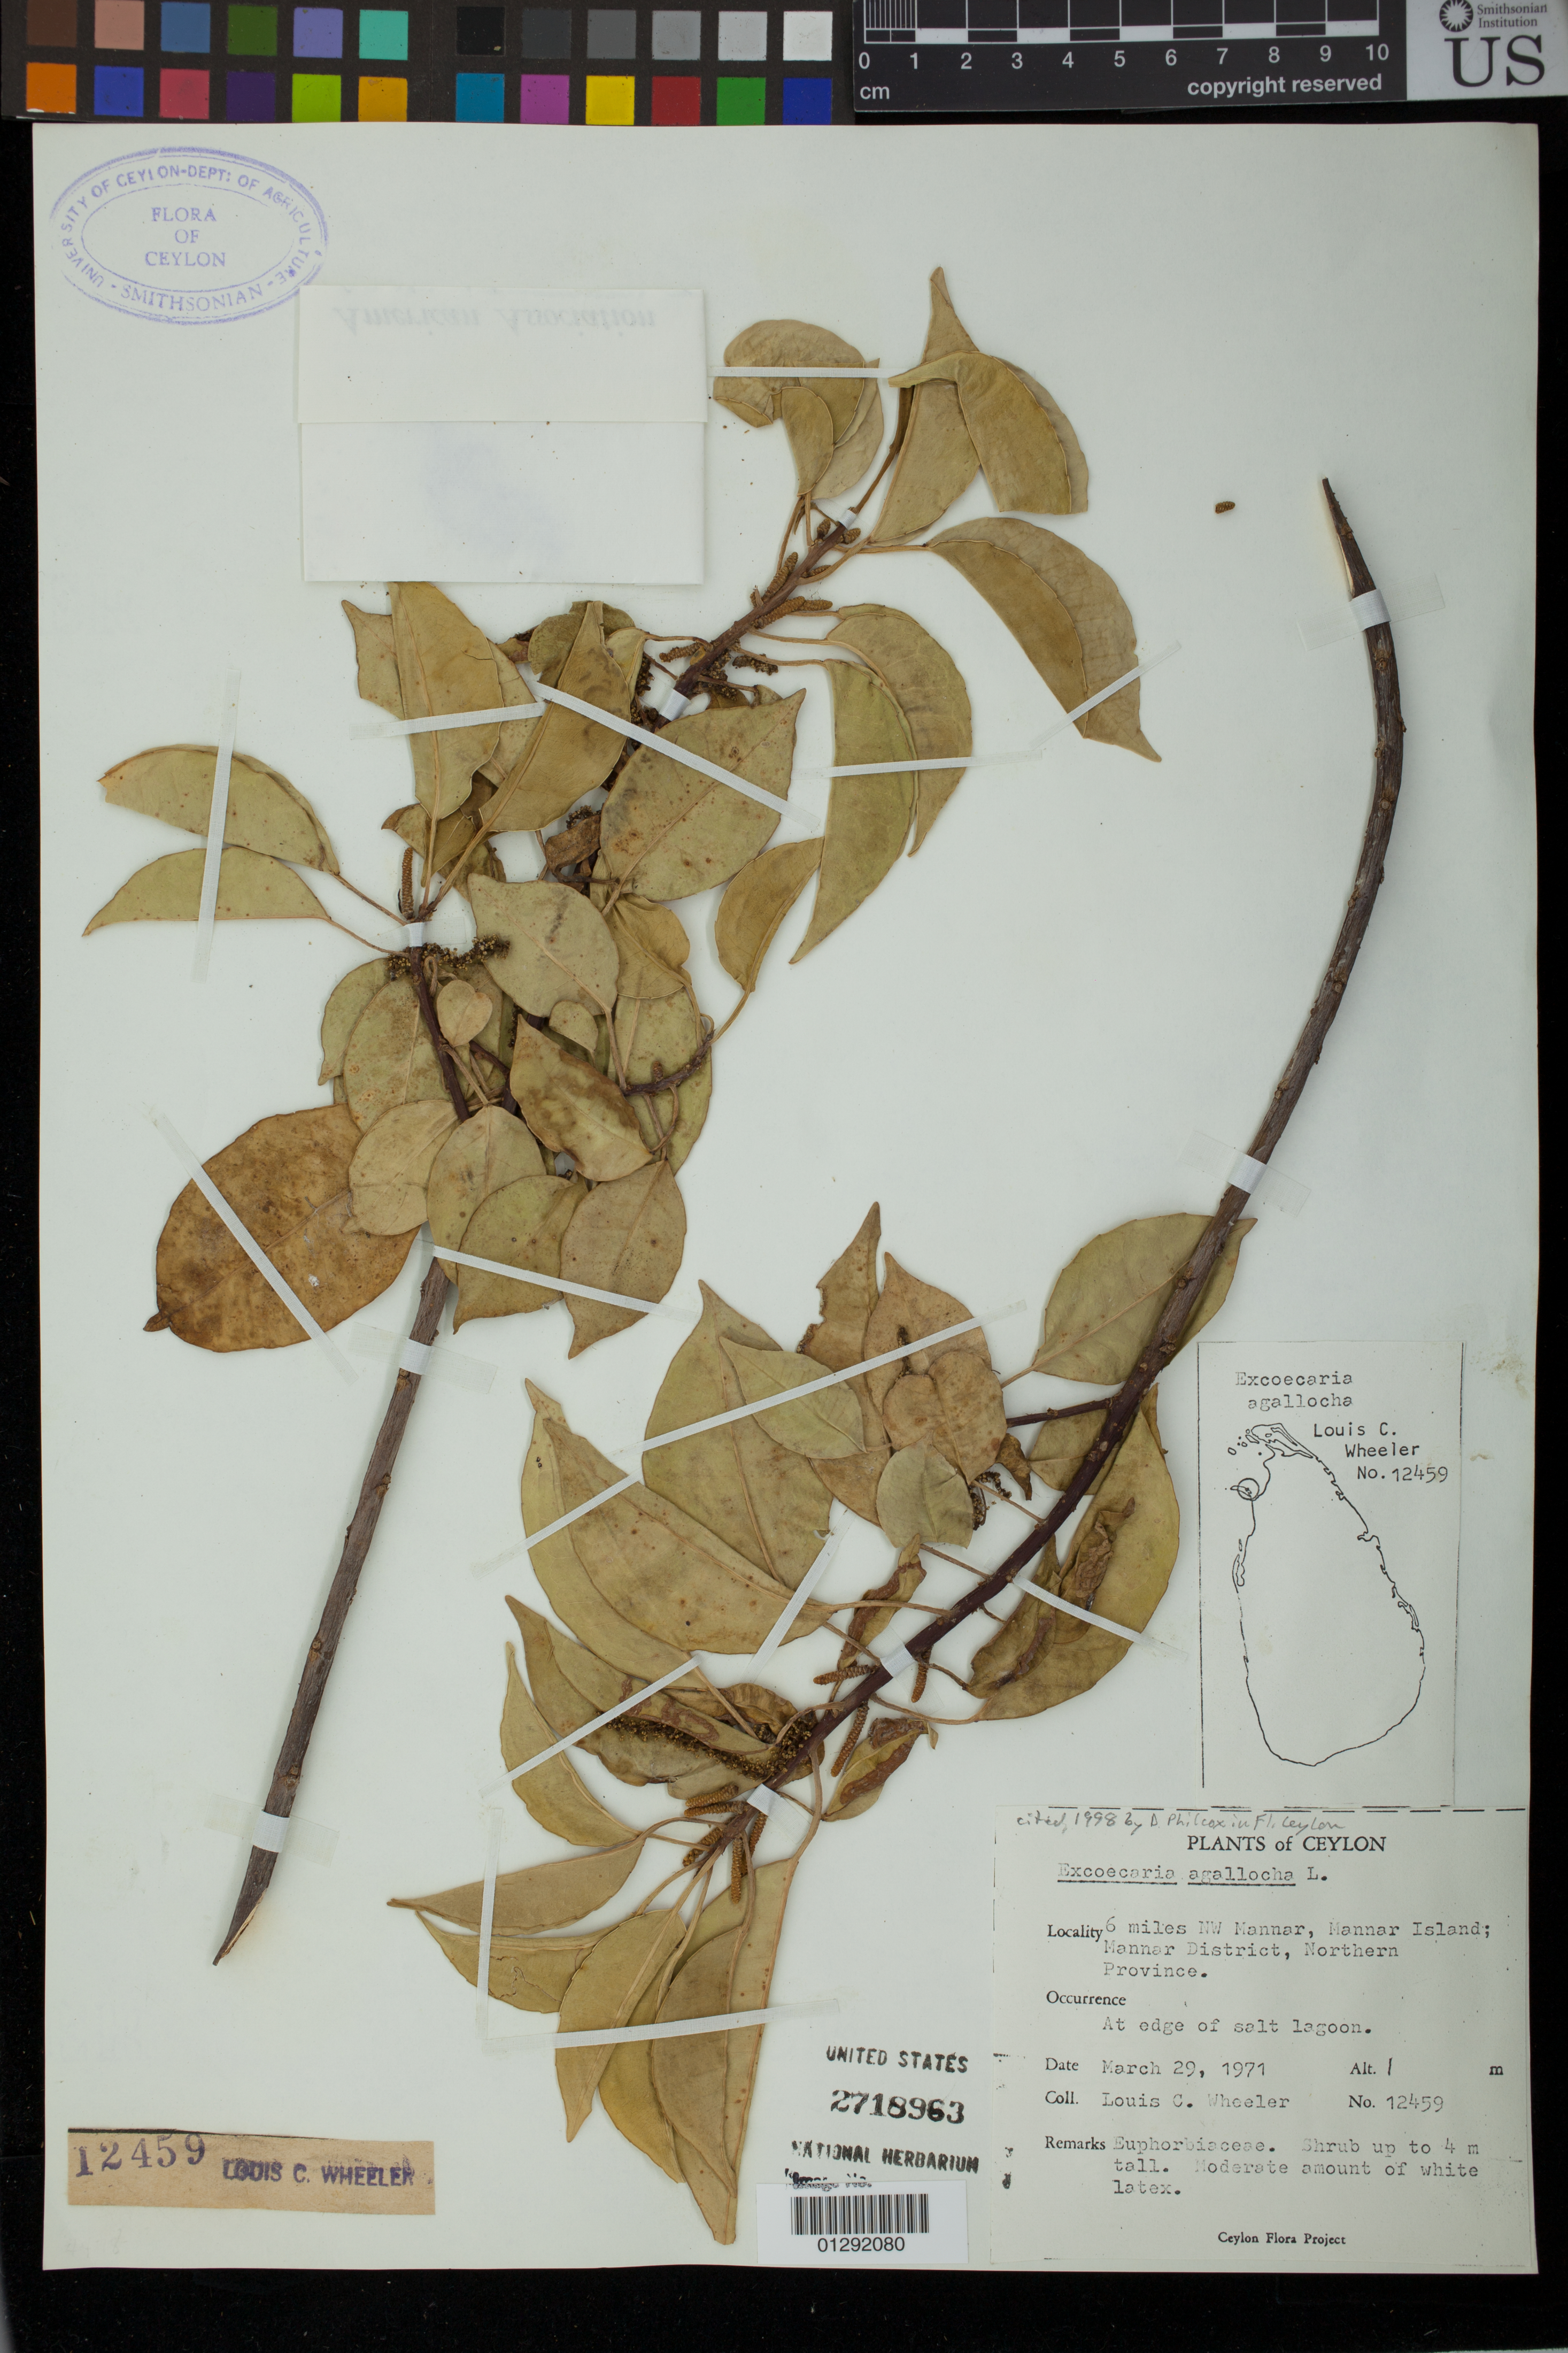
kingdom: Plantae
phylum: Tracheophyta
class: Magnoliopsida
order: Malpighiales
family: Euphorbiaceae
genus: Excoecaria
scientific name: Excoecaria agallocha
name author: L.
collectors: L. C. Wheeler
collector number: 12459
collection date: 1971-03-29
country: Sri Lanka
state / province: Northern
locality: Ceylon. 6 miles NW Mannar, Mannar Island; Mannar District.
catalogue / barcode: US 2718963